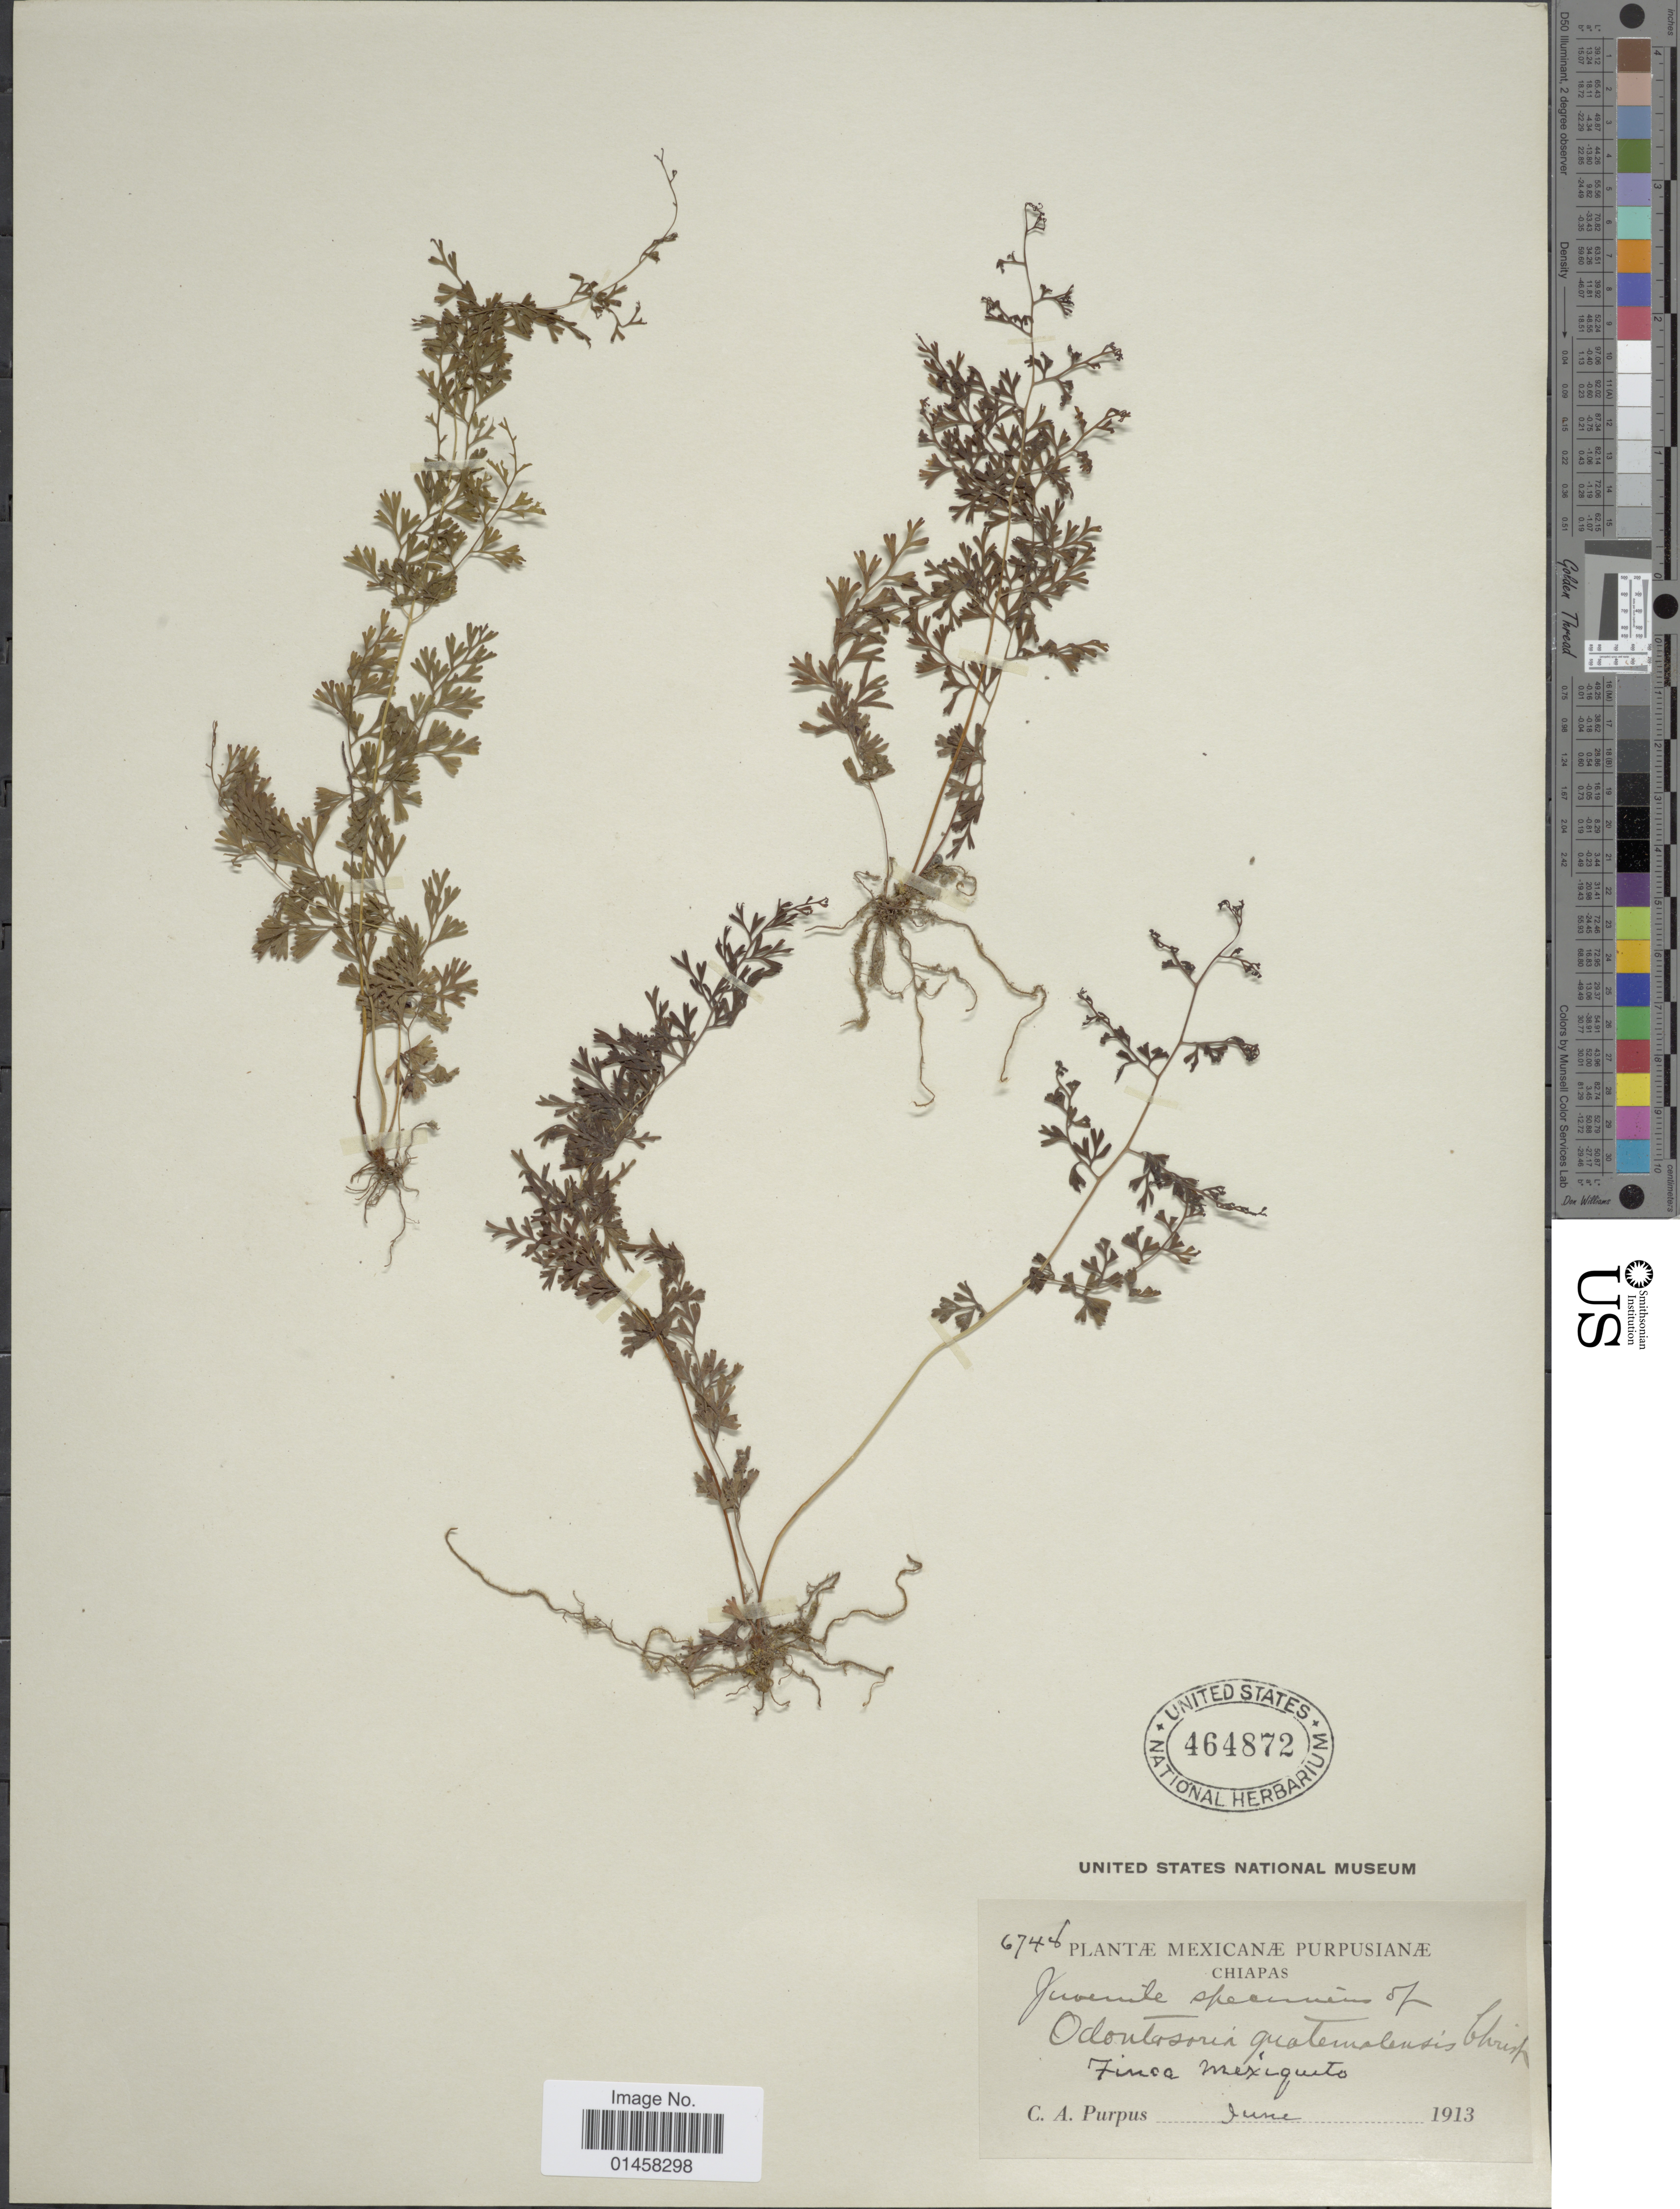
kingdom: Plantae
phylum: Tracheophyta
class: Polypodiopsida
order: Polypodiales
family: Lindsaeaceae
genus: Odontosoria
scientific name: Odontosoria guatemalensis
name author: Christ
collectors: C. A. Purpus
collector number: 6748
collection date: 1913-06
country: Mexico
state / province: Chiapas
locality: Finca Mexiquito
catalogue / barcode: US 464872